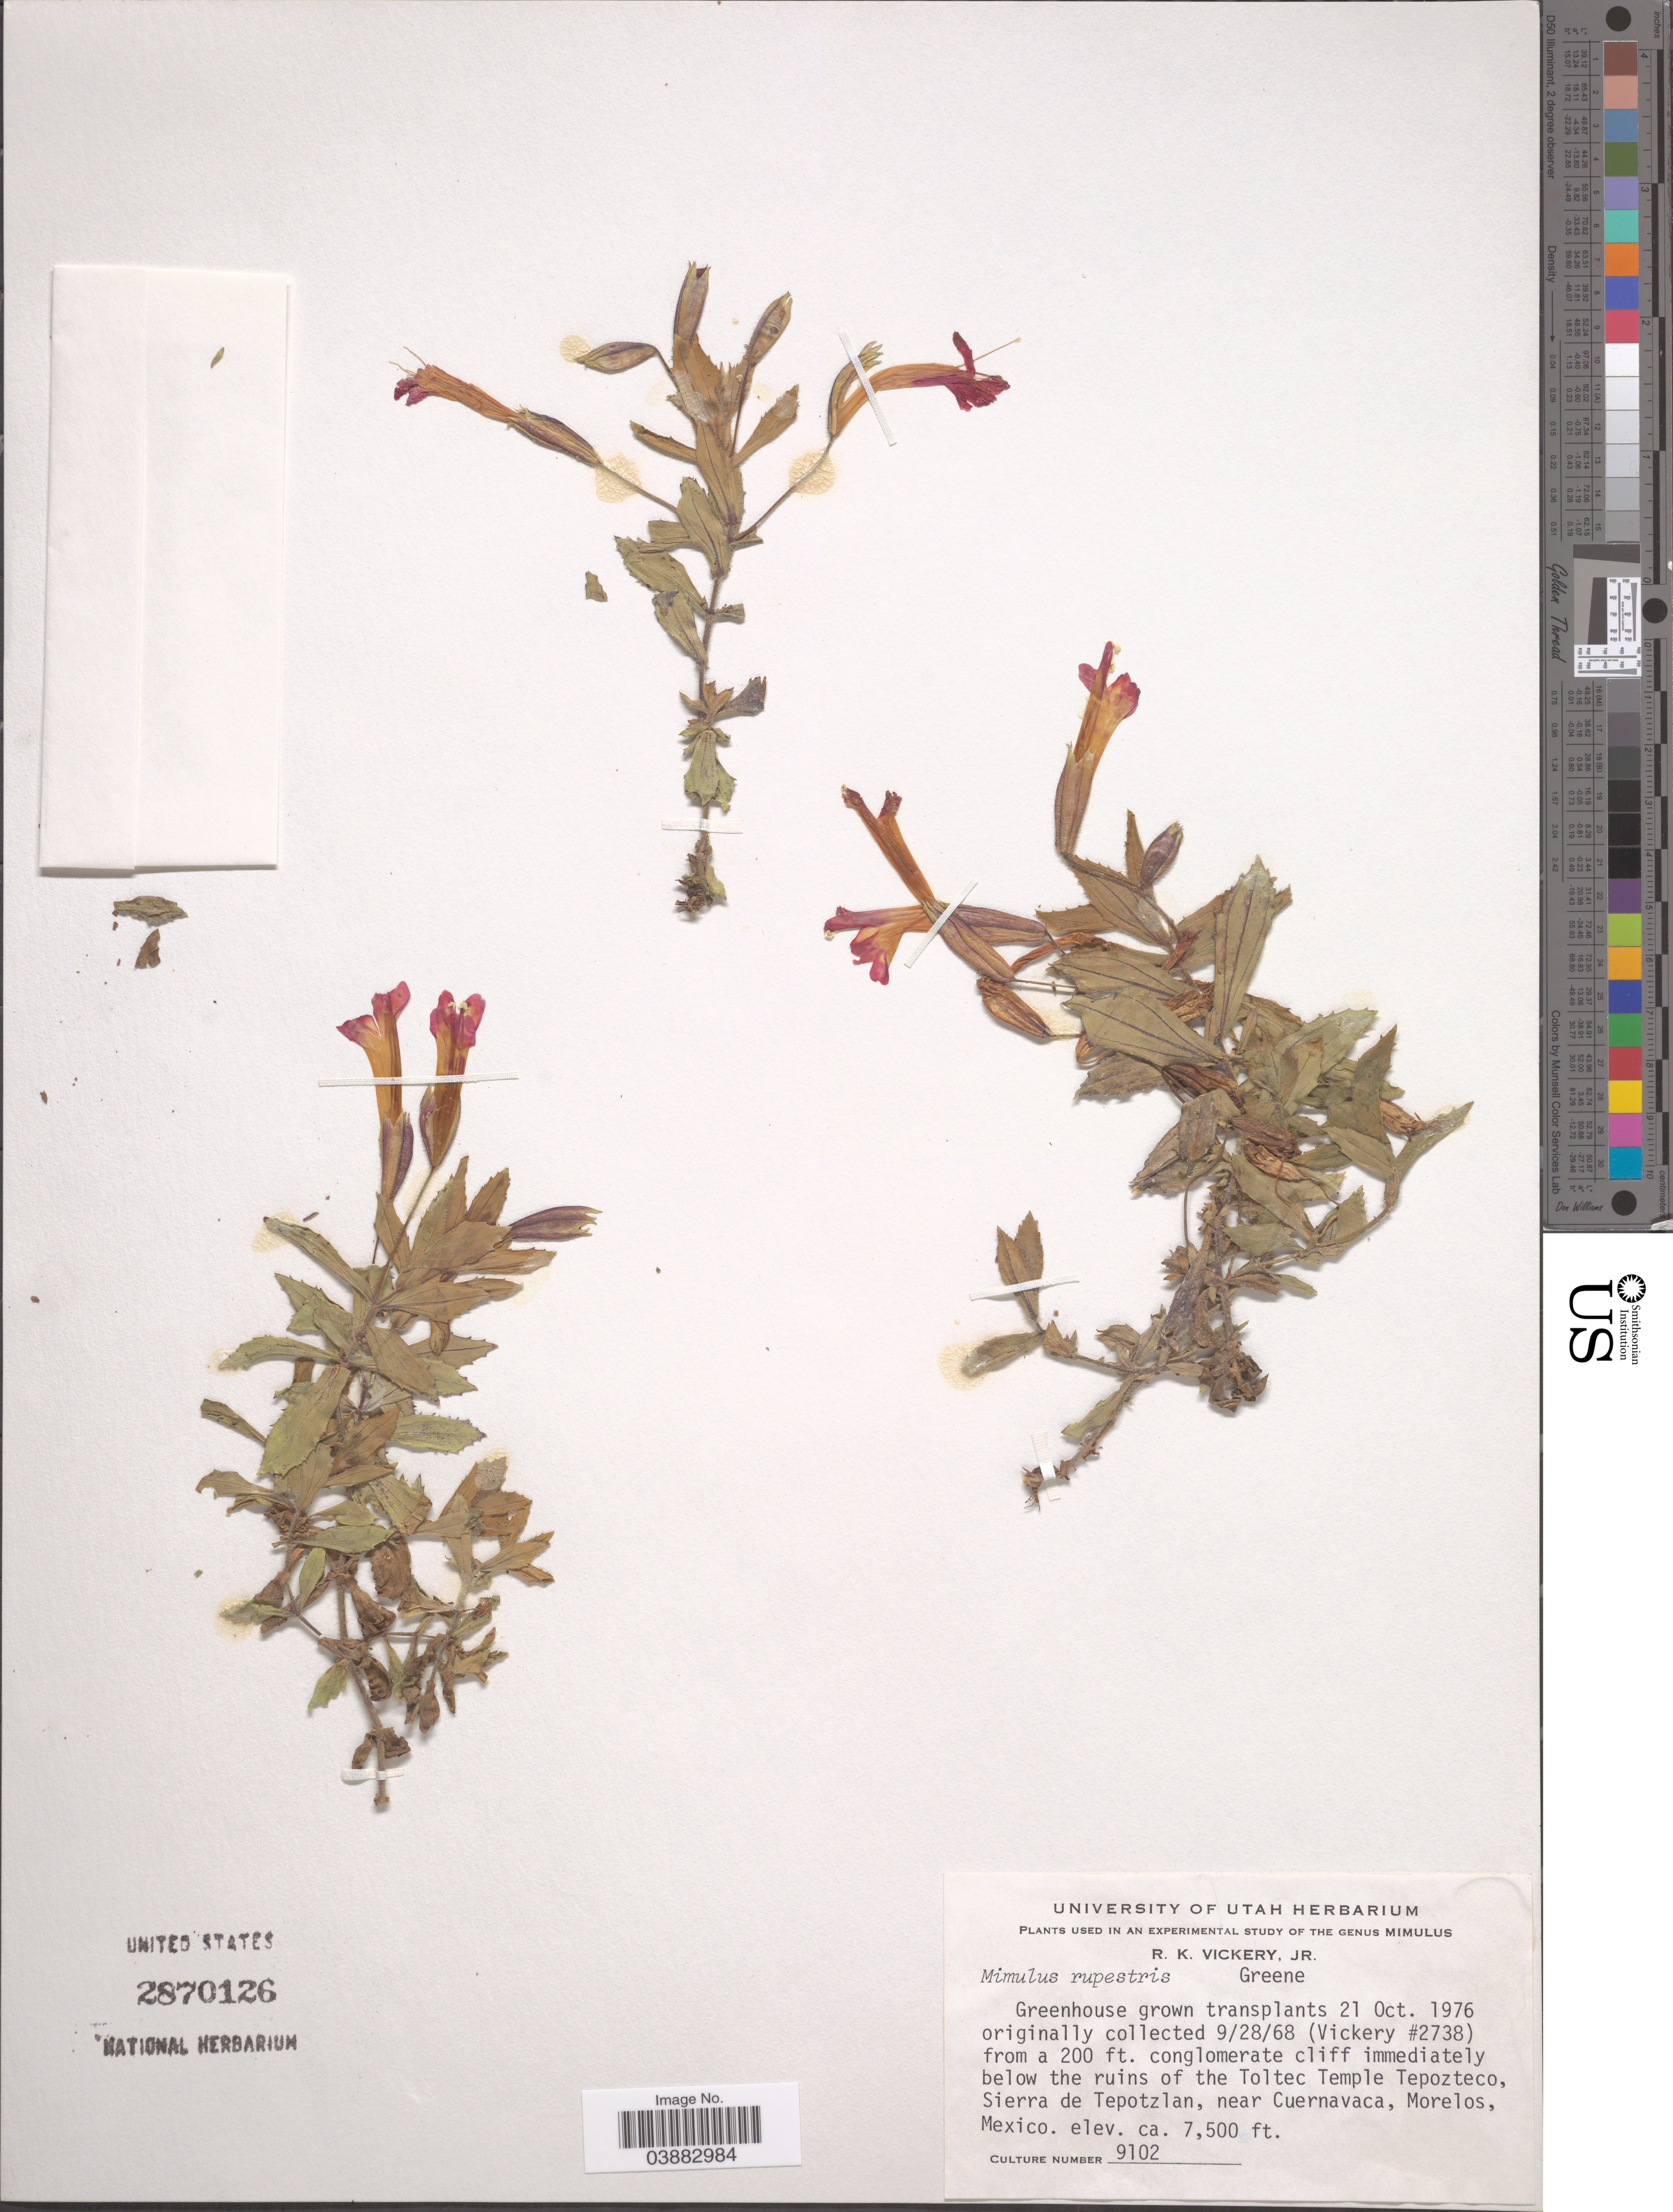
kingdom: Plantae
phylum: Tracheophyta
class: Magnoliopsida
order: Lamiales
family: Phrymaceae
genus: Mimulus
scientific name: Mimulus rupestris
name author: Greene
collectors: R. Vickery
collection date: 1976-10-21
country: United States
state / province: Utah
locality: Greenhouse.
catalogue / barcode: US 2870126